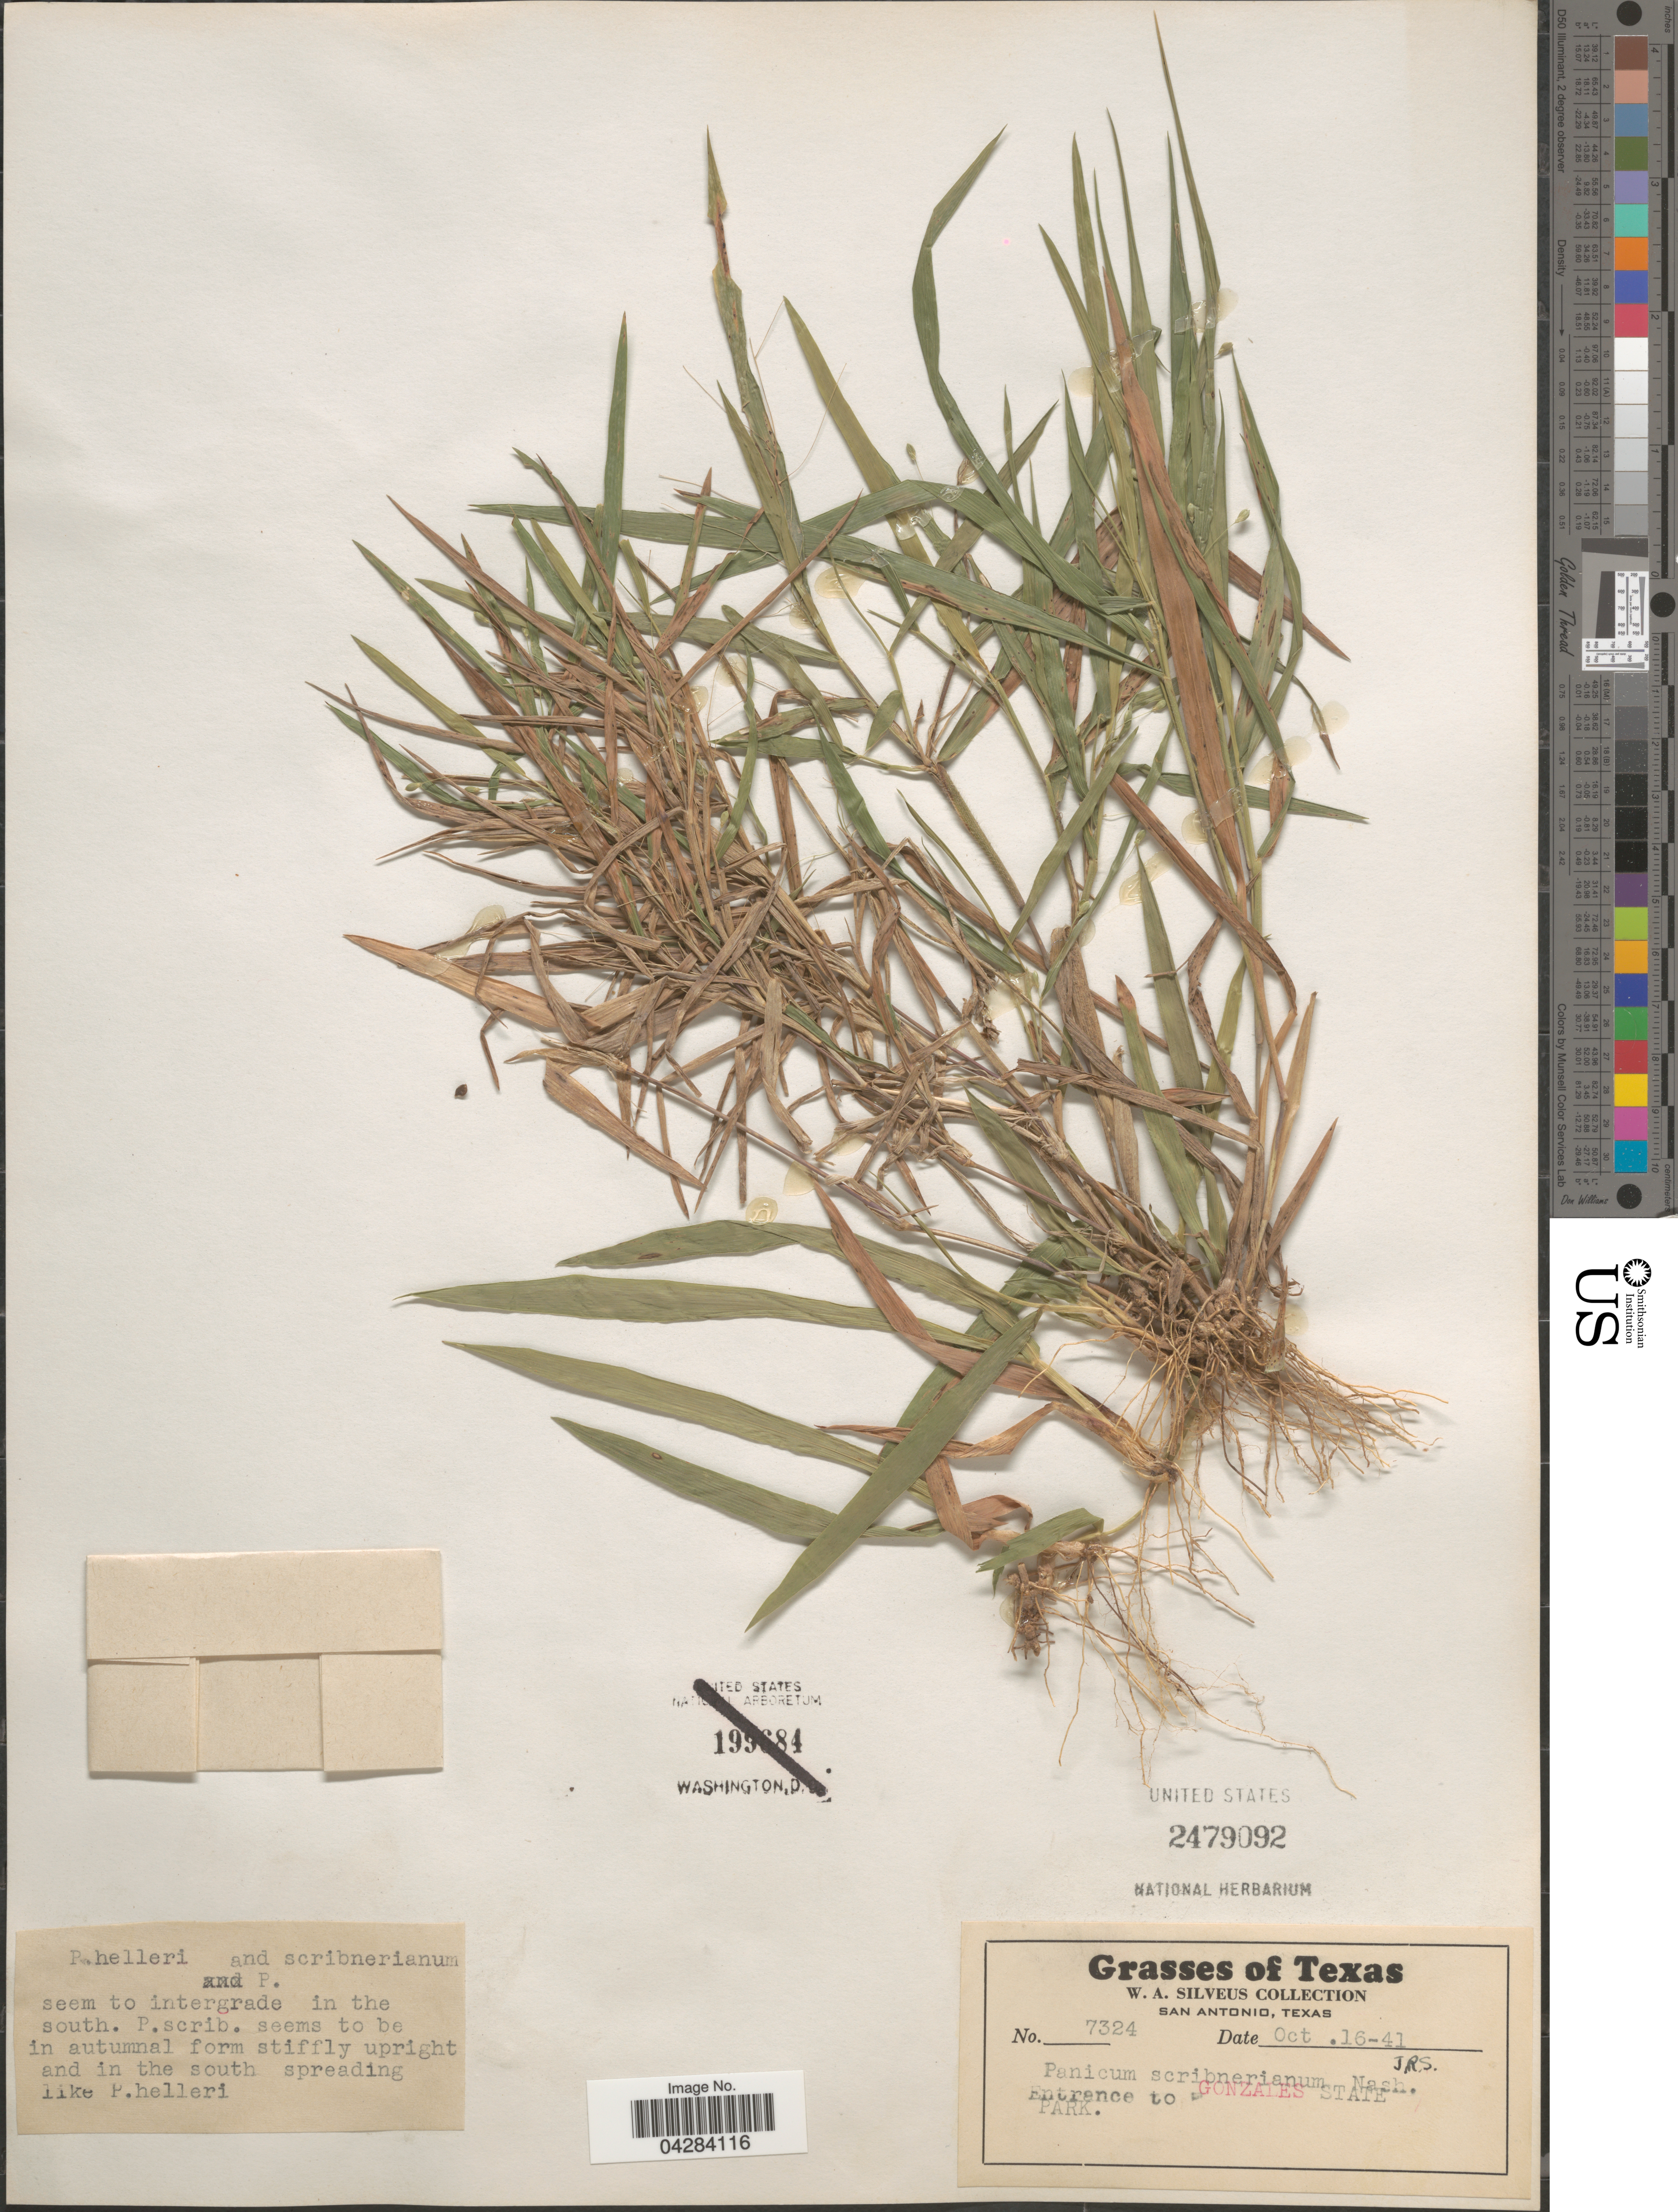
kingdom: Plantae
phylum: Tracheophyta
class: Liliopsida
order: Poales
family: Poaceae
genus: Dichanthelium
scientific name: Dichanthelium oligosanthes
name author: (Schult.) Gould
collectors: W. Silveus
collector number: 7324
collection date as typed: Transcribed d/m/y: 16/10/41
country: United States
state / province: Texas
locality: Entrance to Gonzales State Park.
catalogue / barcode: US 2479092